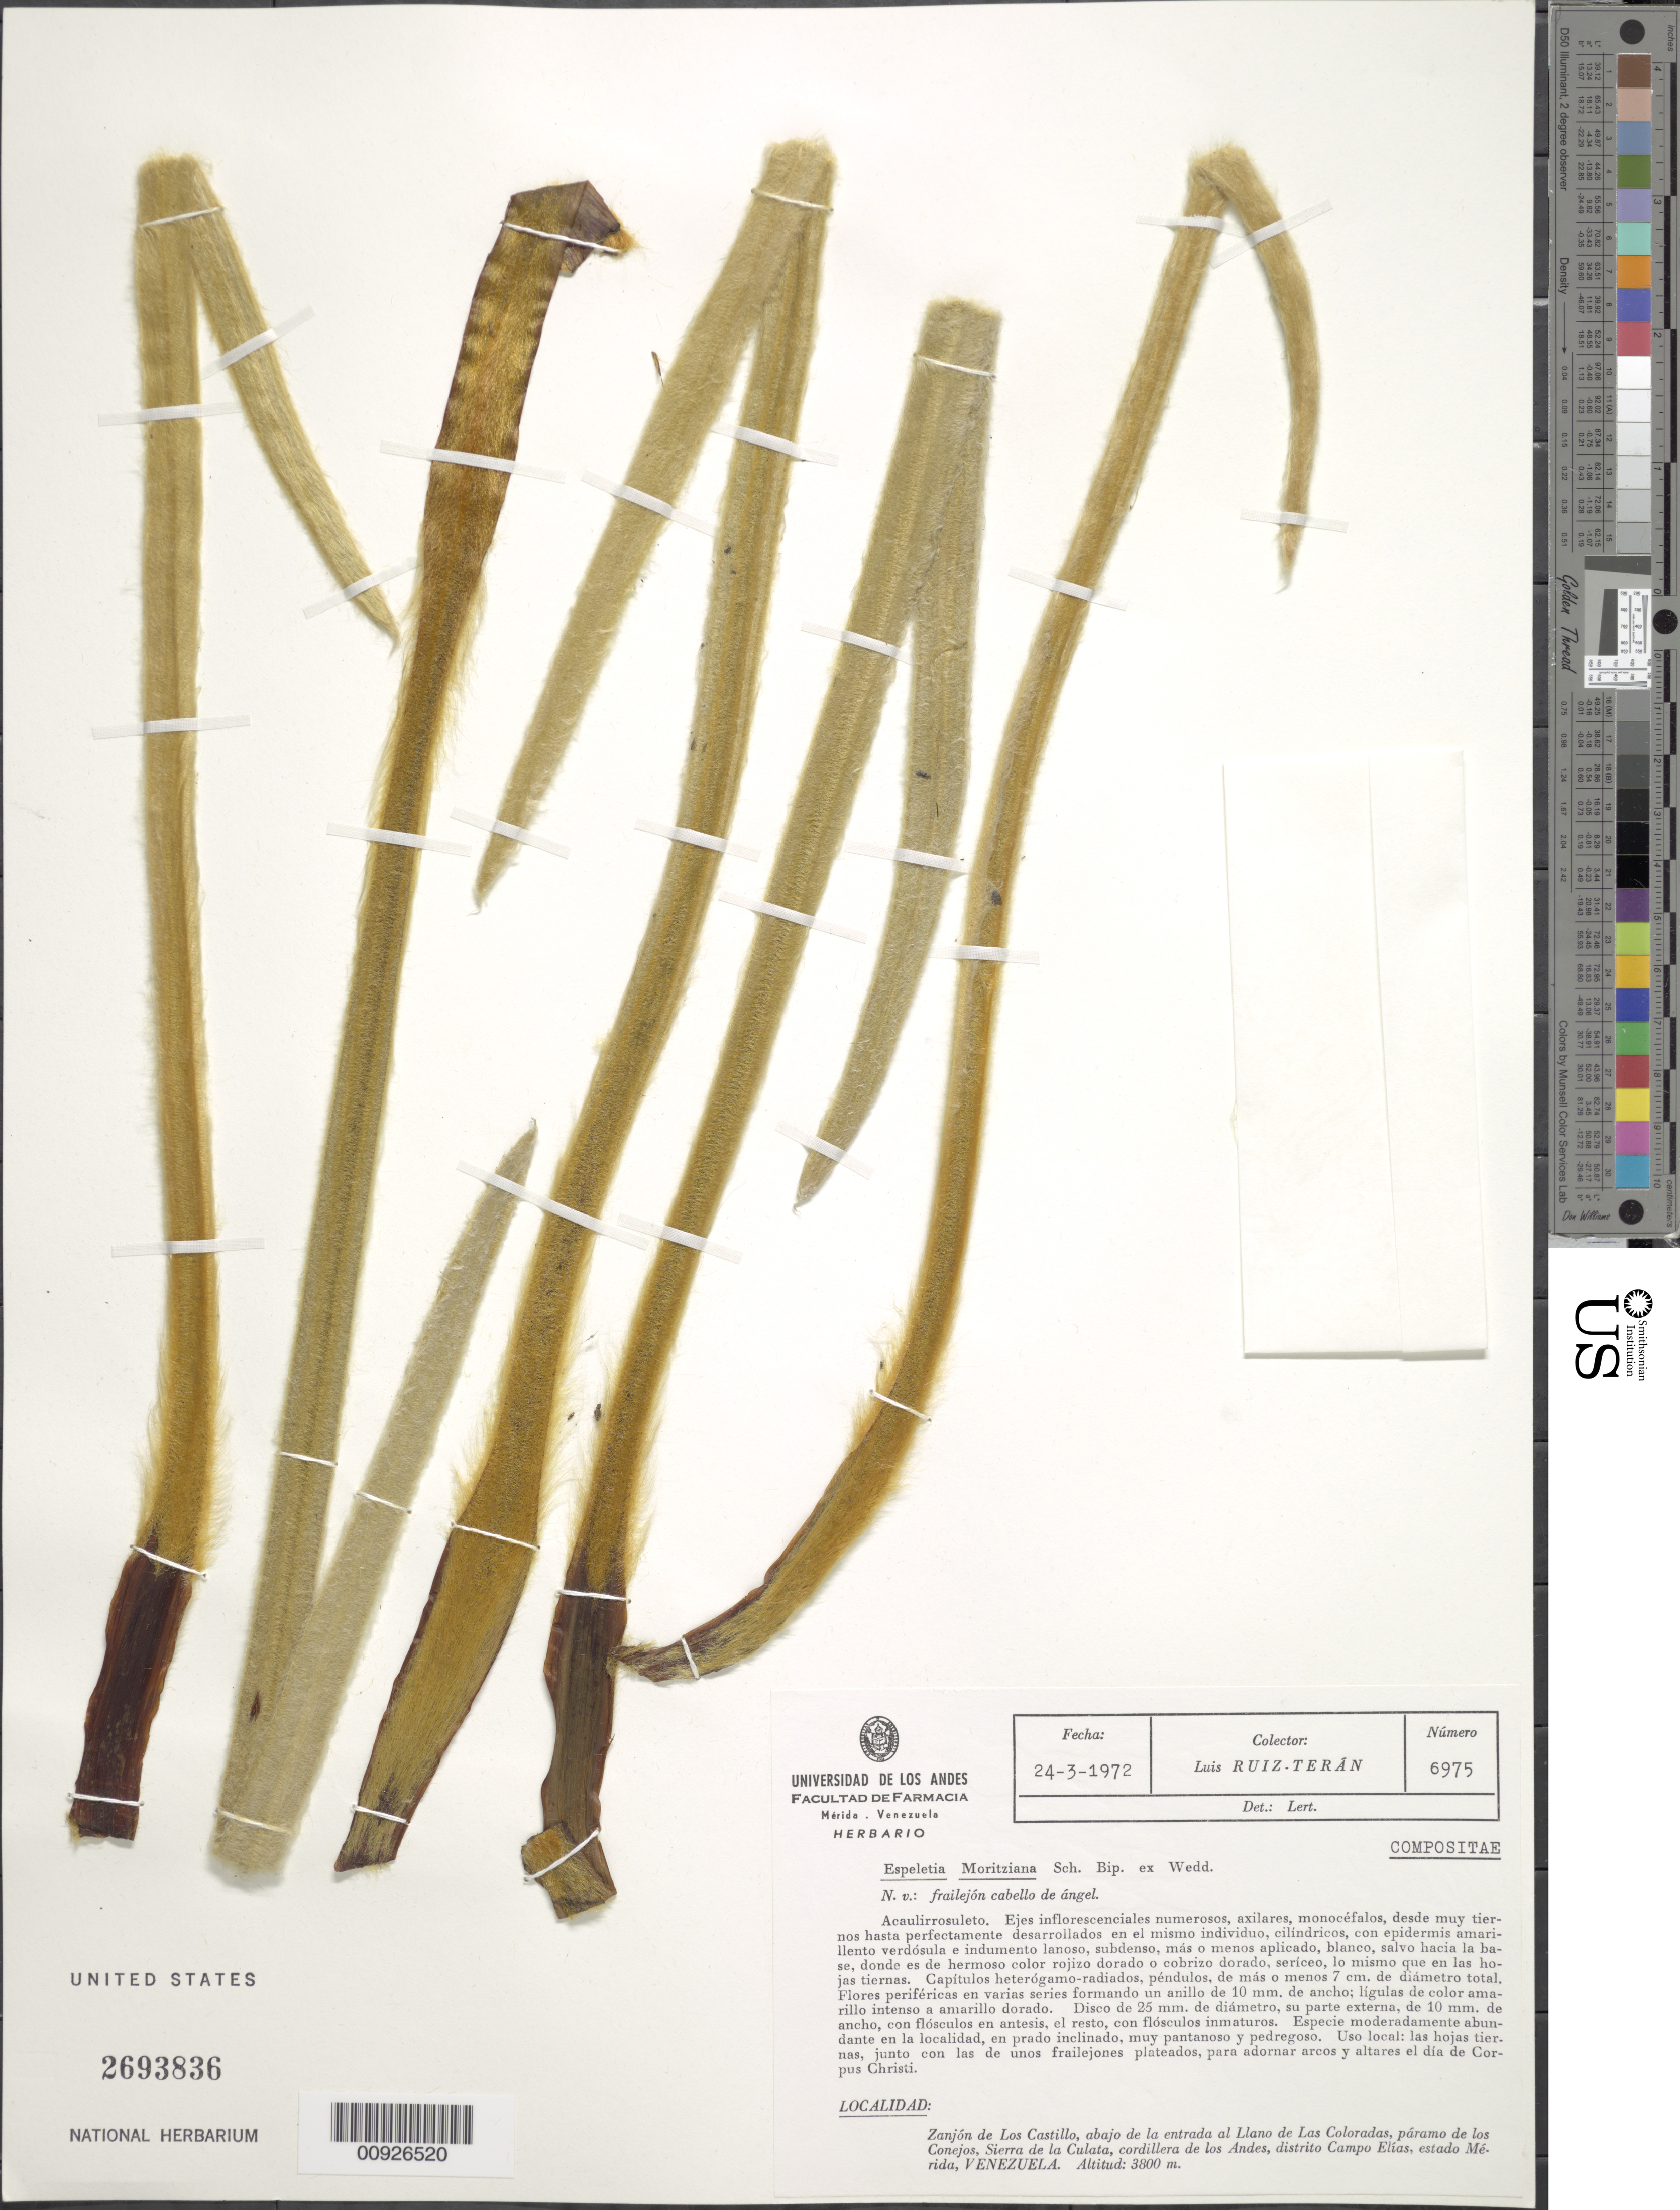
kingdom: Plantae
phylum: Tracheophyta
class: Magnoliopsida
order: Asterales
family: Asteraceae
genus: Coespeletia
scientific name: Coespeletia moritziana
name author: (Sch. Bip. ex Wedd.) Cuatrec.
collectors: L. E. Ruíz-Terán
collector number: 6975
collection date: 1972-03-24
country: Venezuela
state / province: Mérida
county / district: Campo Elías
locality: P. de los Conejos. Zanjón de Los Castillos, debajo de la entrada al Llano de Las Coloradas.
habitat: Especie moderadamente abundante en la localidad, en prado inclinado, muy pantanoso y pedregoso.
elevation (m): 3800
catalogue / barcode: US 2693836